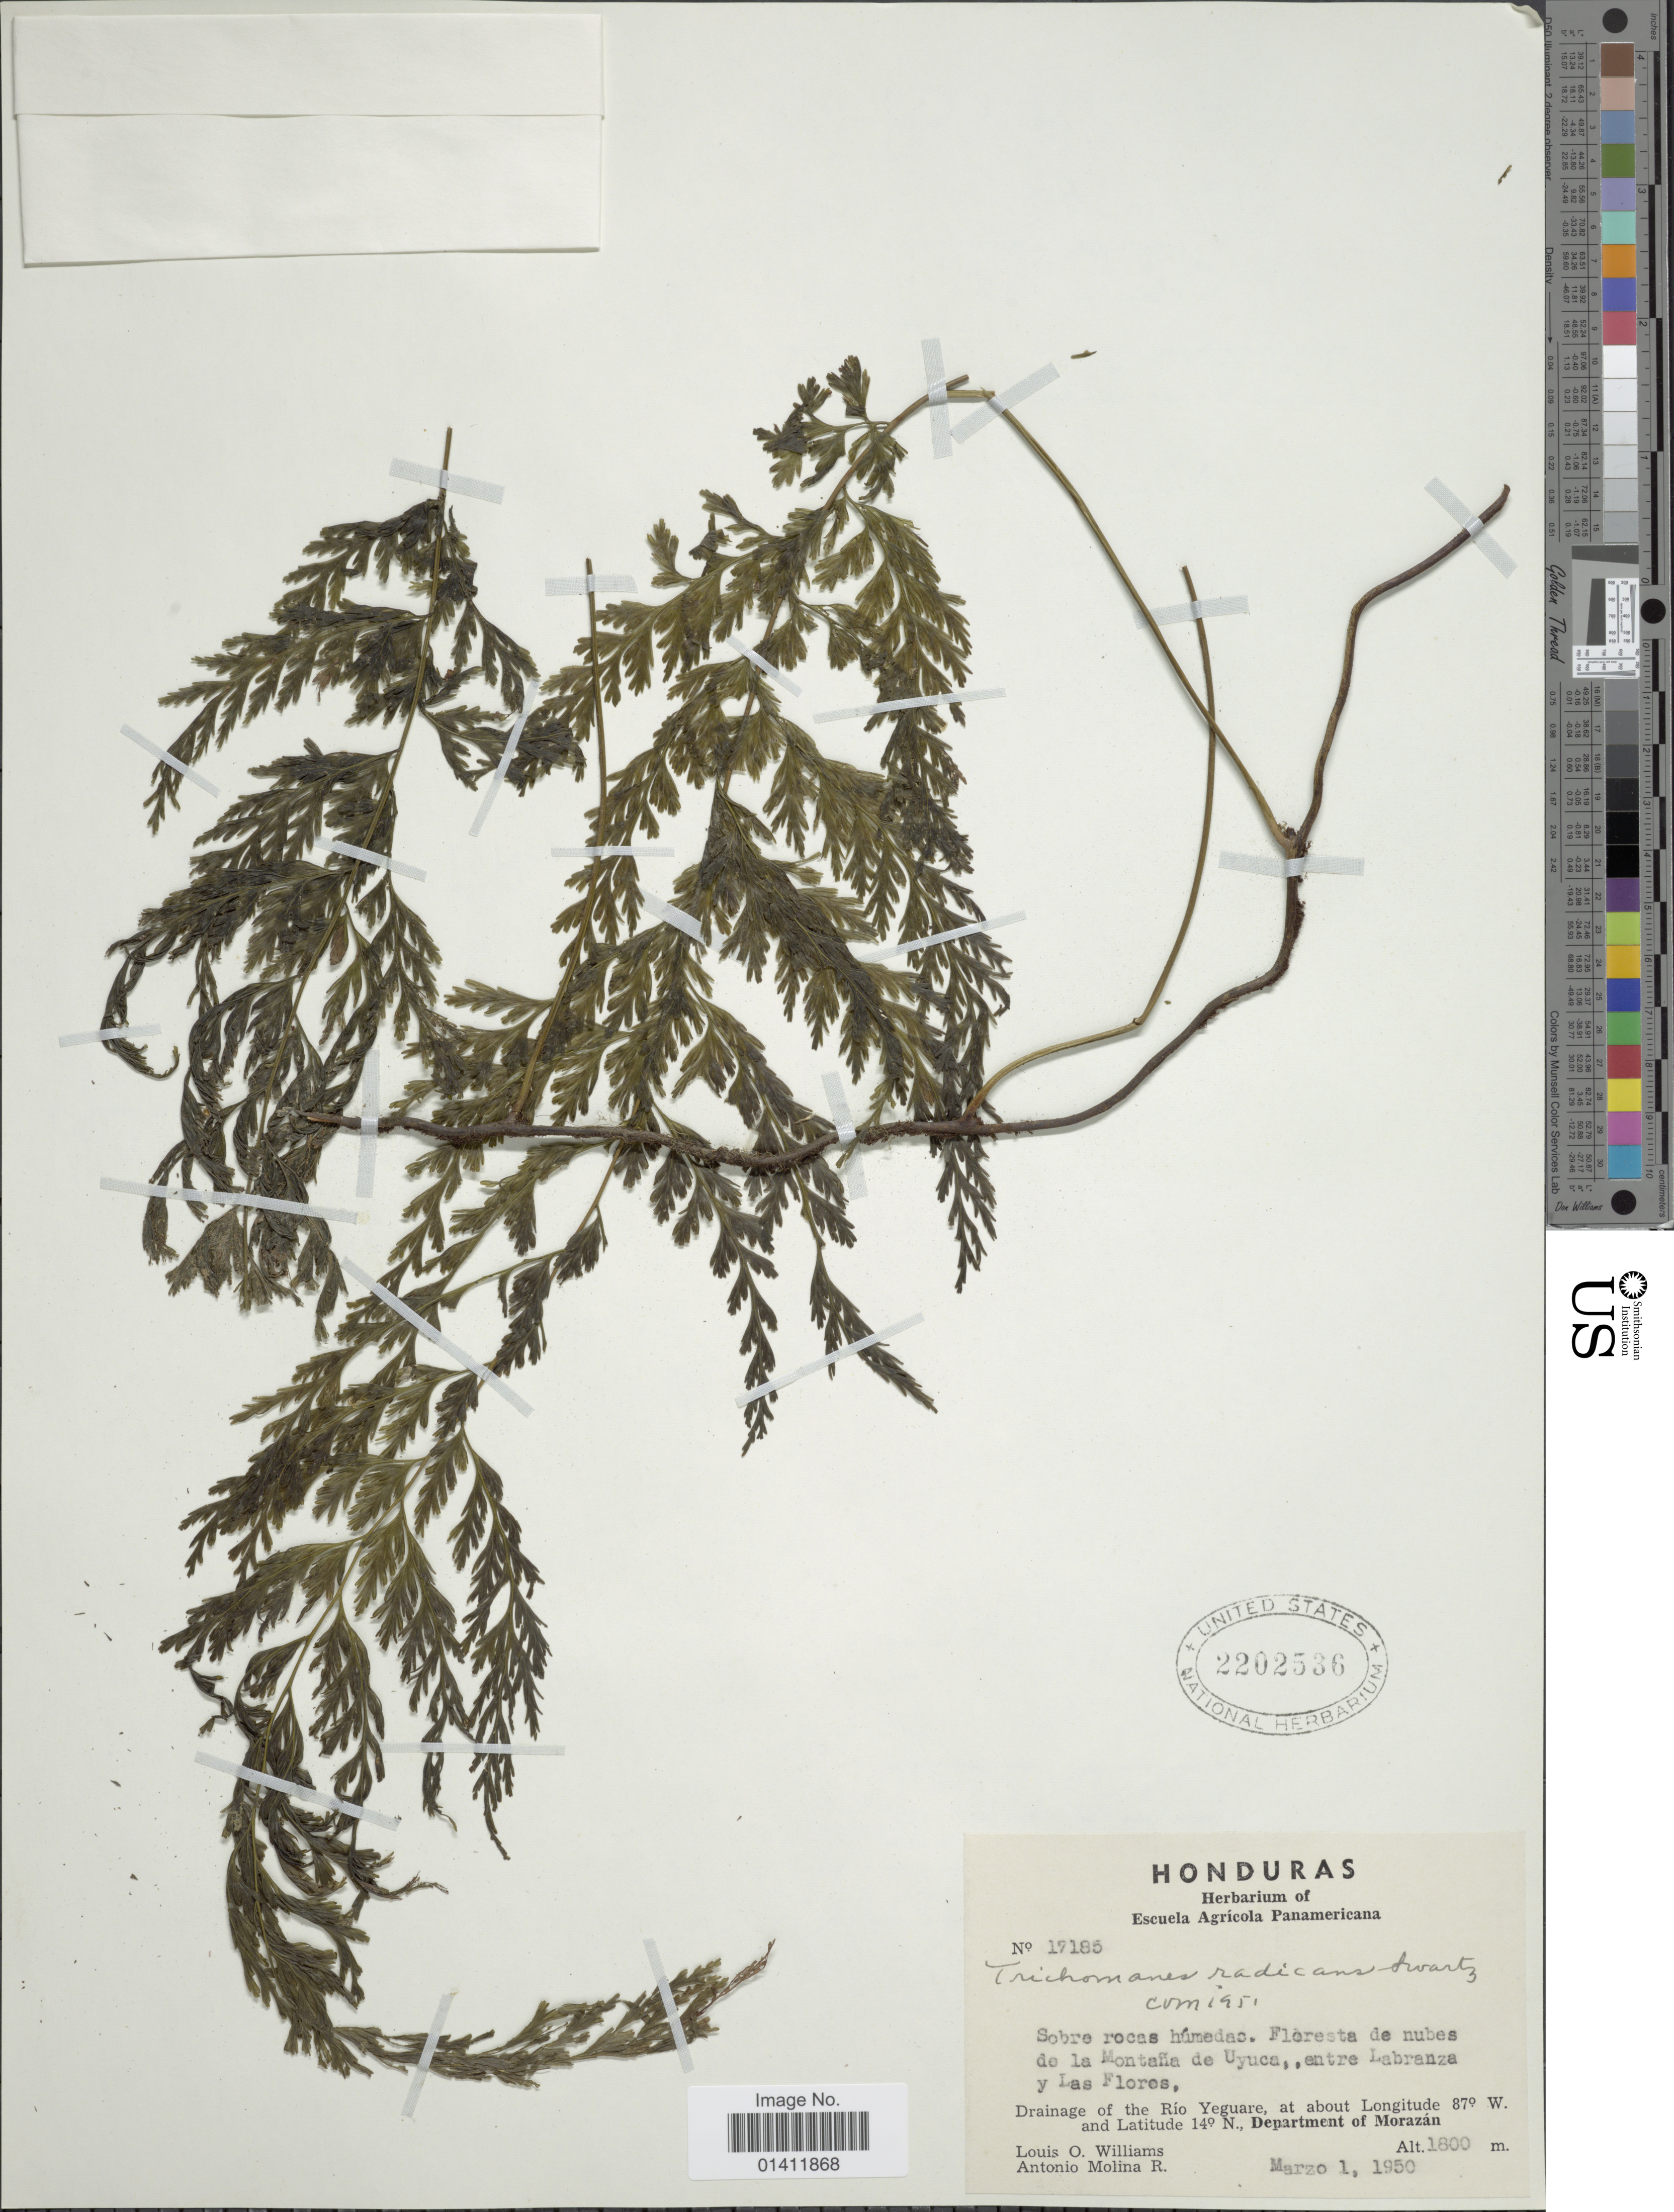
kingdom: Plantae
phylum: Tracheophyta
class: Polypodiopsida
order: Hymenophyllales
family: Hymenophyllaceae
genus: Vandenboschia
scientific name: Vandenboschia radicans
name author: (Sw.) Copel.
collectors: L. O. Williams & A. Molina R.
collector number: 17185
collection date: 1950-03-01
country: Honduras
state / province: Fco. Morazán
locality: Drainage of the Rio Yeguare. Department of Morazan.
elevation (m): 1800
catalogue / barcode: US 2202536